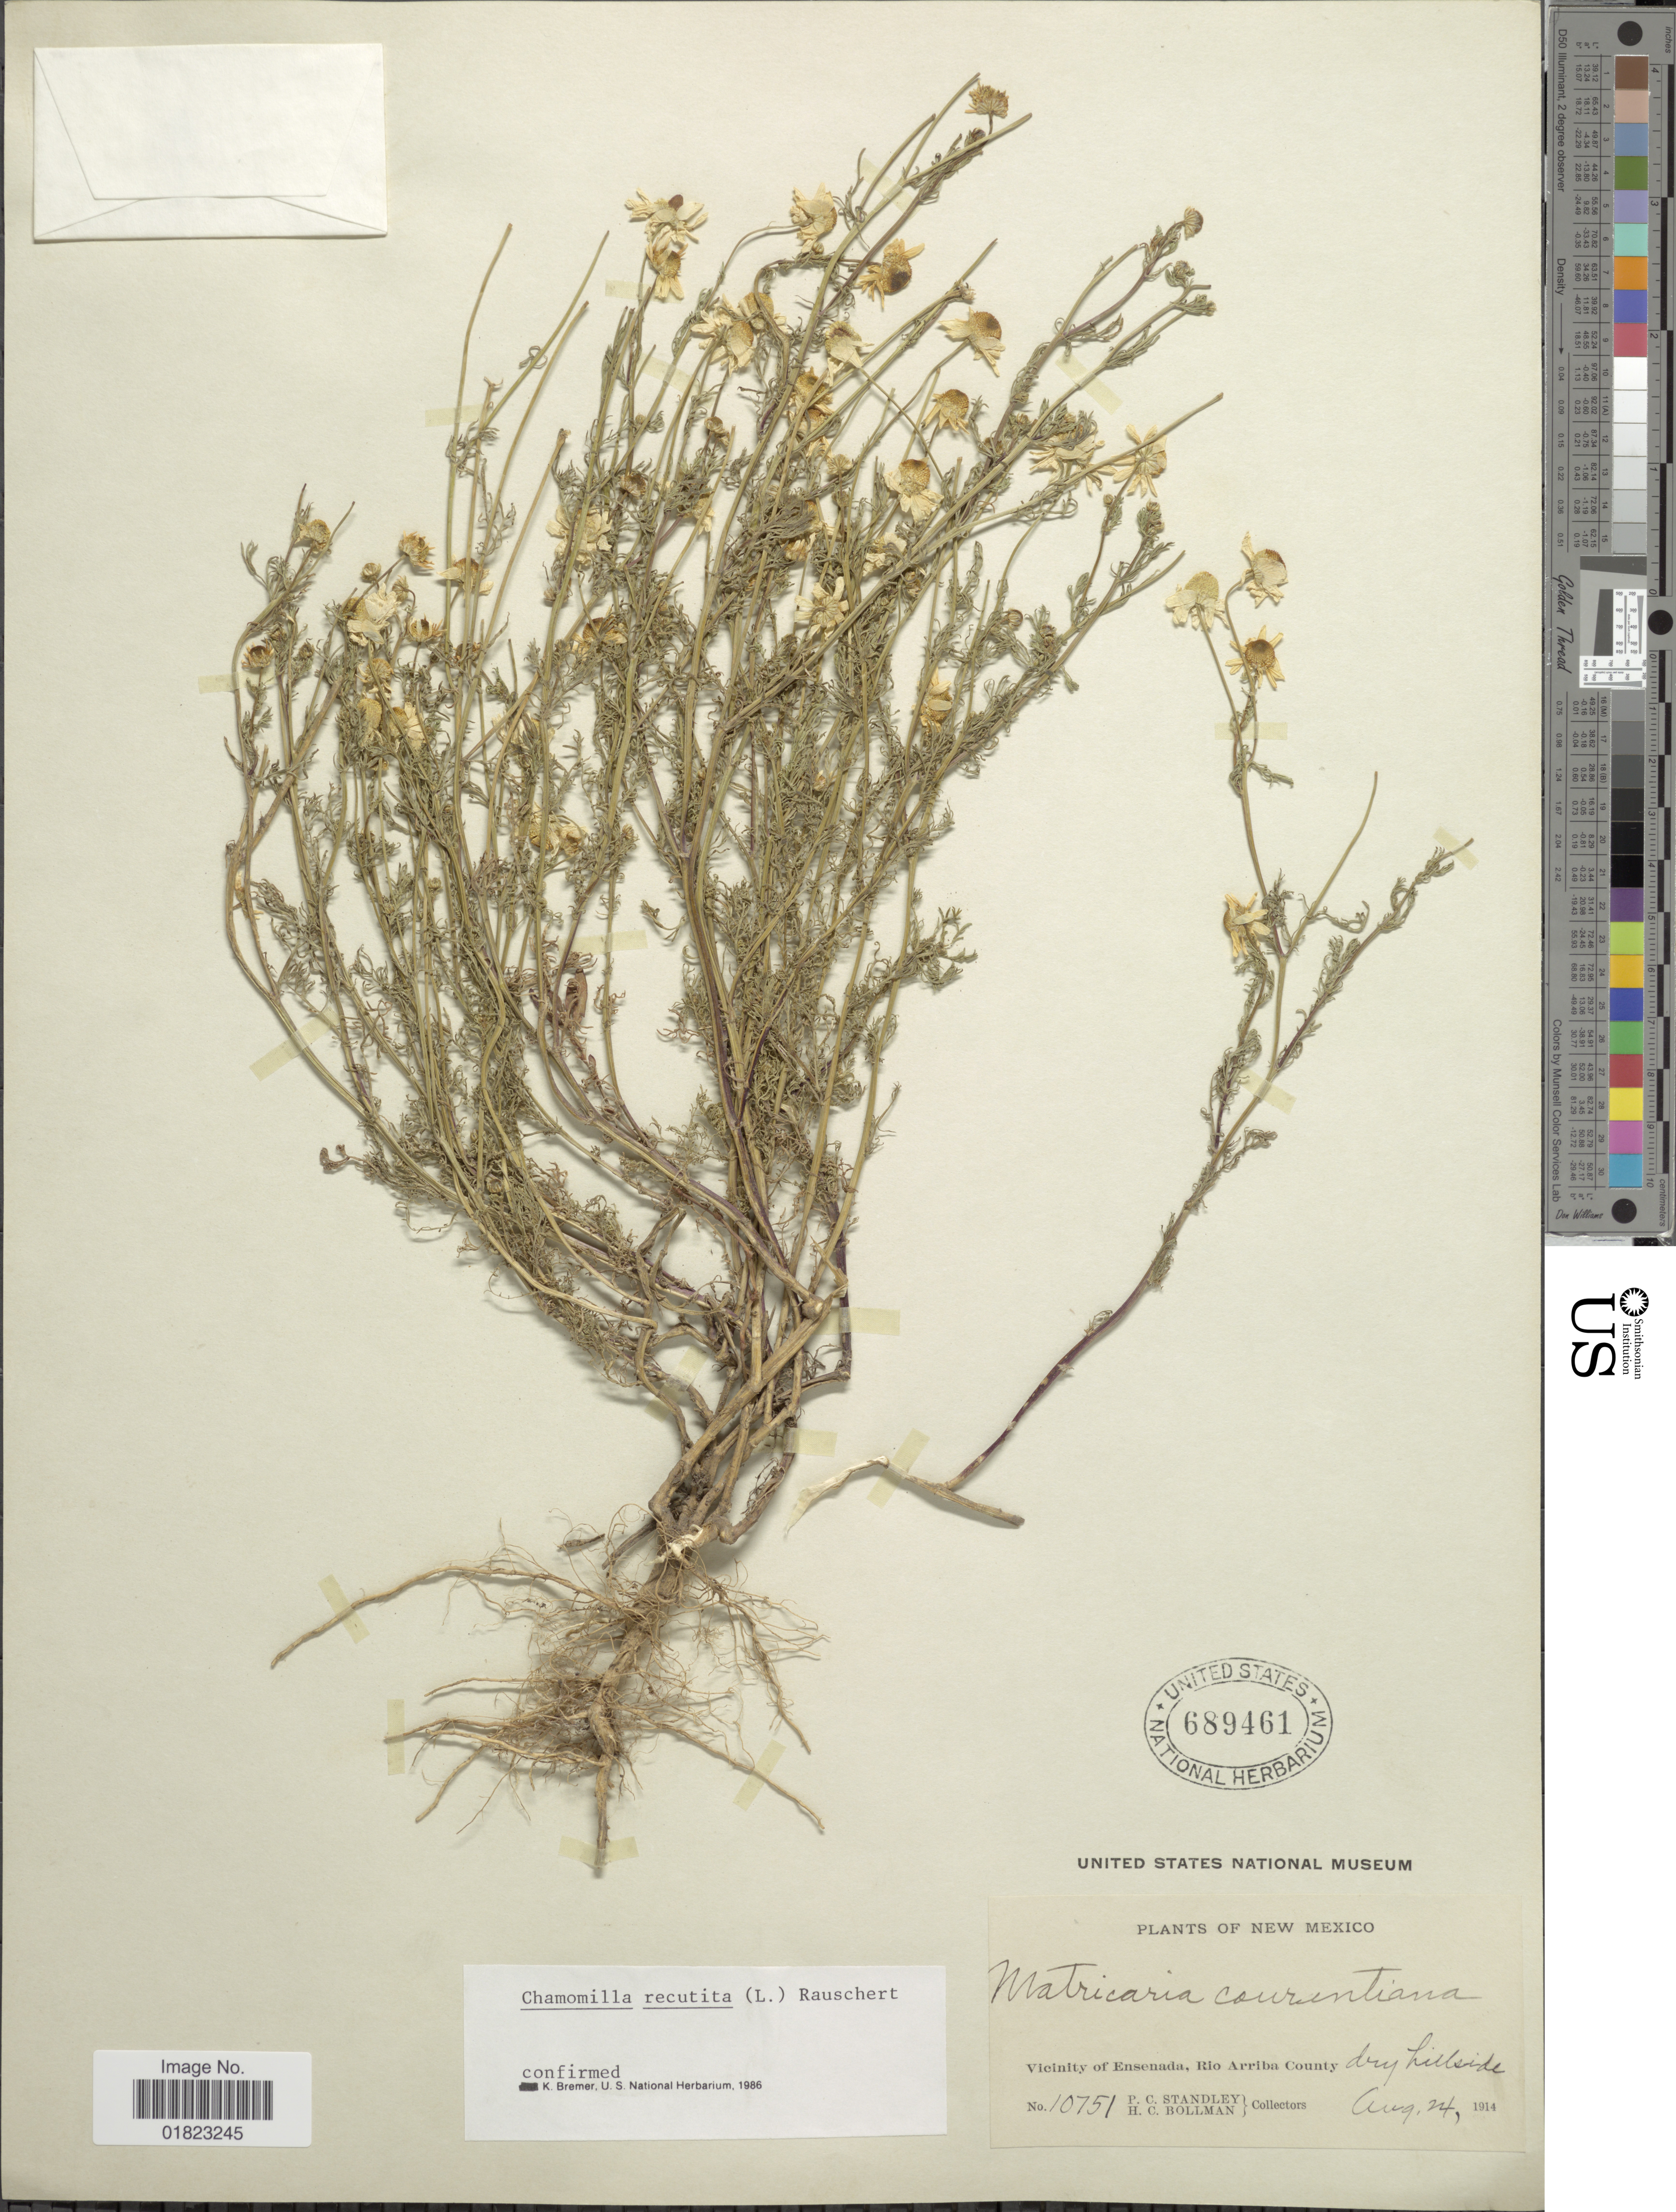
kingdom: Plantae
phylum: Tracheophyta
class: Magnoliopsida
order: Asterales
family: Asteraceae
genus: Matricaria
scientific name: Matricaria recutita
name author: L.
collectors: P. C. Standley & H. C. Bollman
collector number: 10751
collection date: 1914-08-24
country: United States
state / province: New Mexico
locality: Vicinity of Ensenada, Rio Arriba County. dry hillside.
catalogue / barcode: US 689461